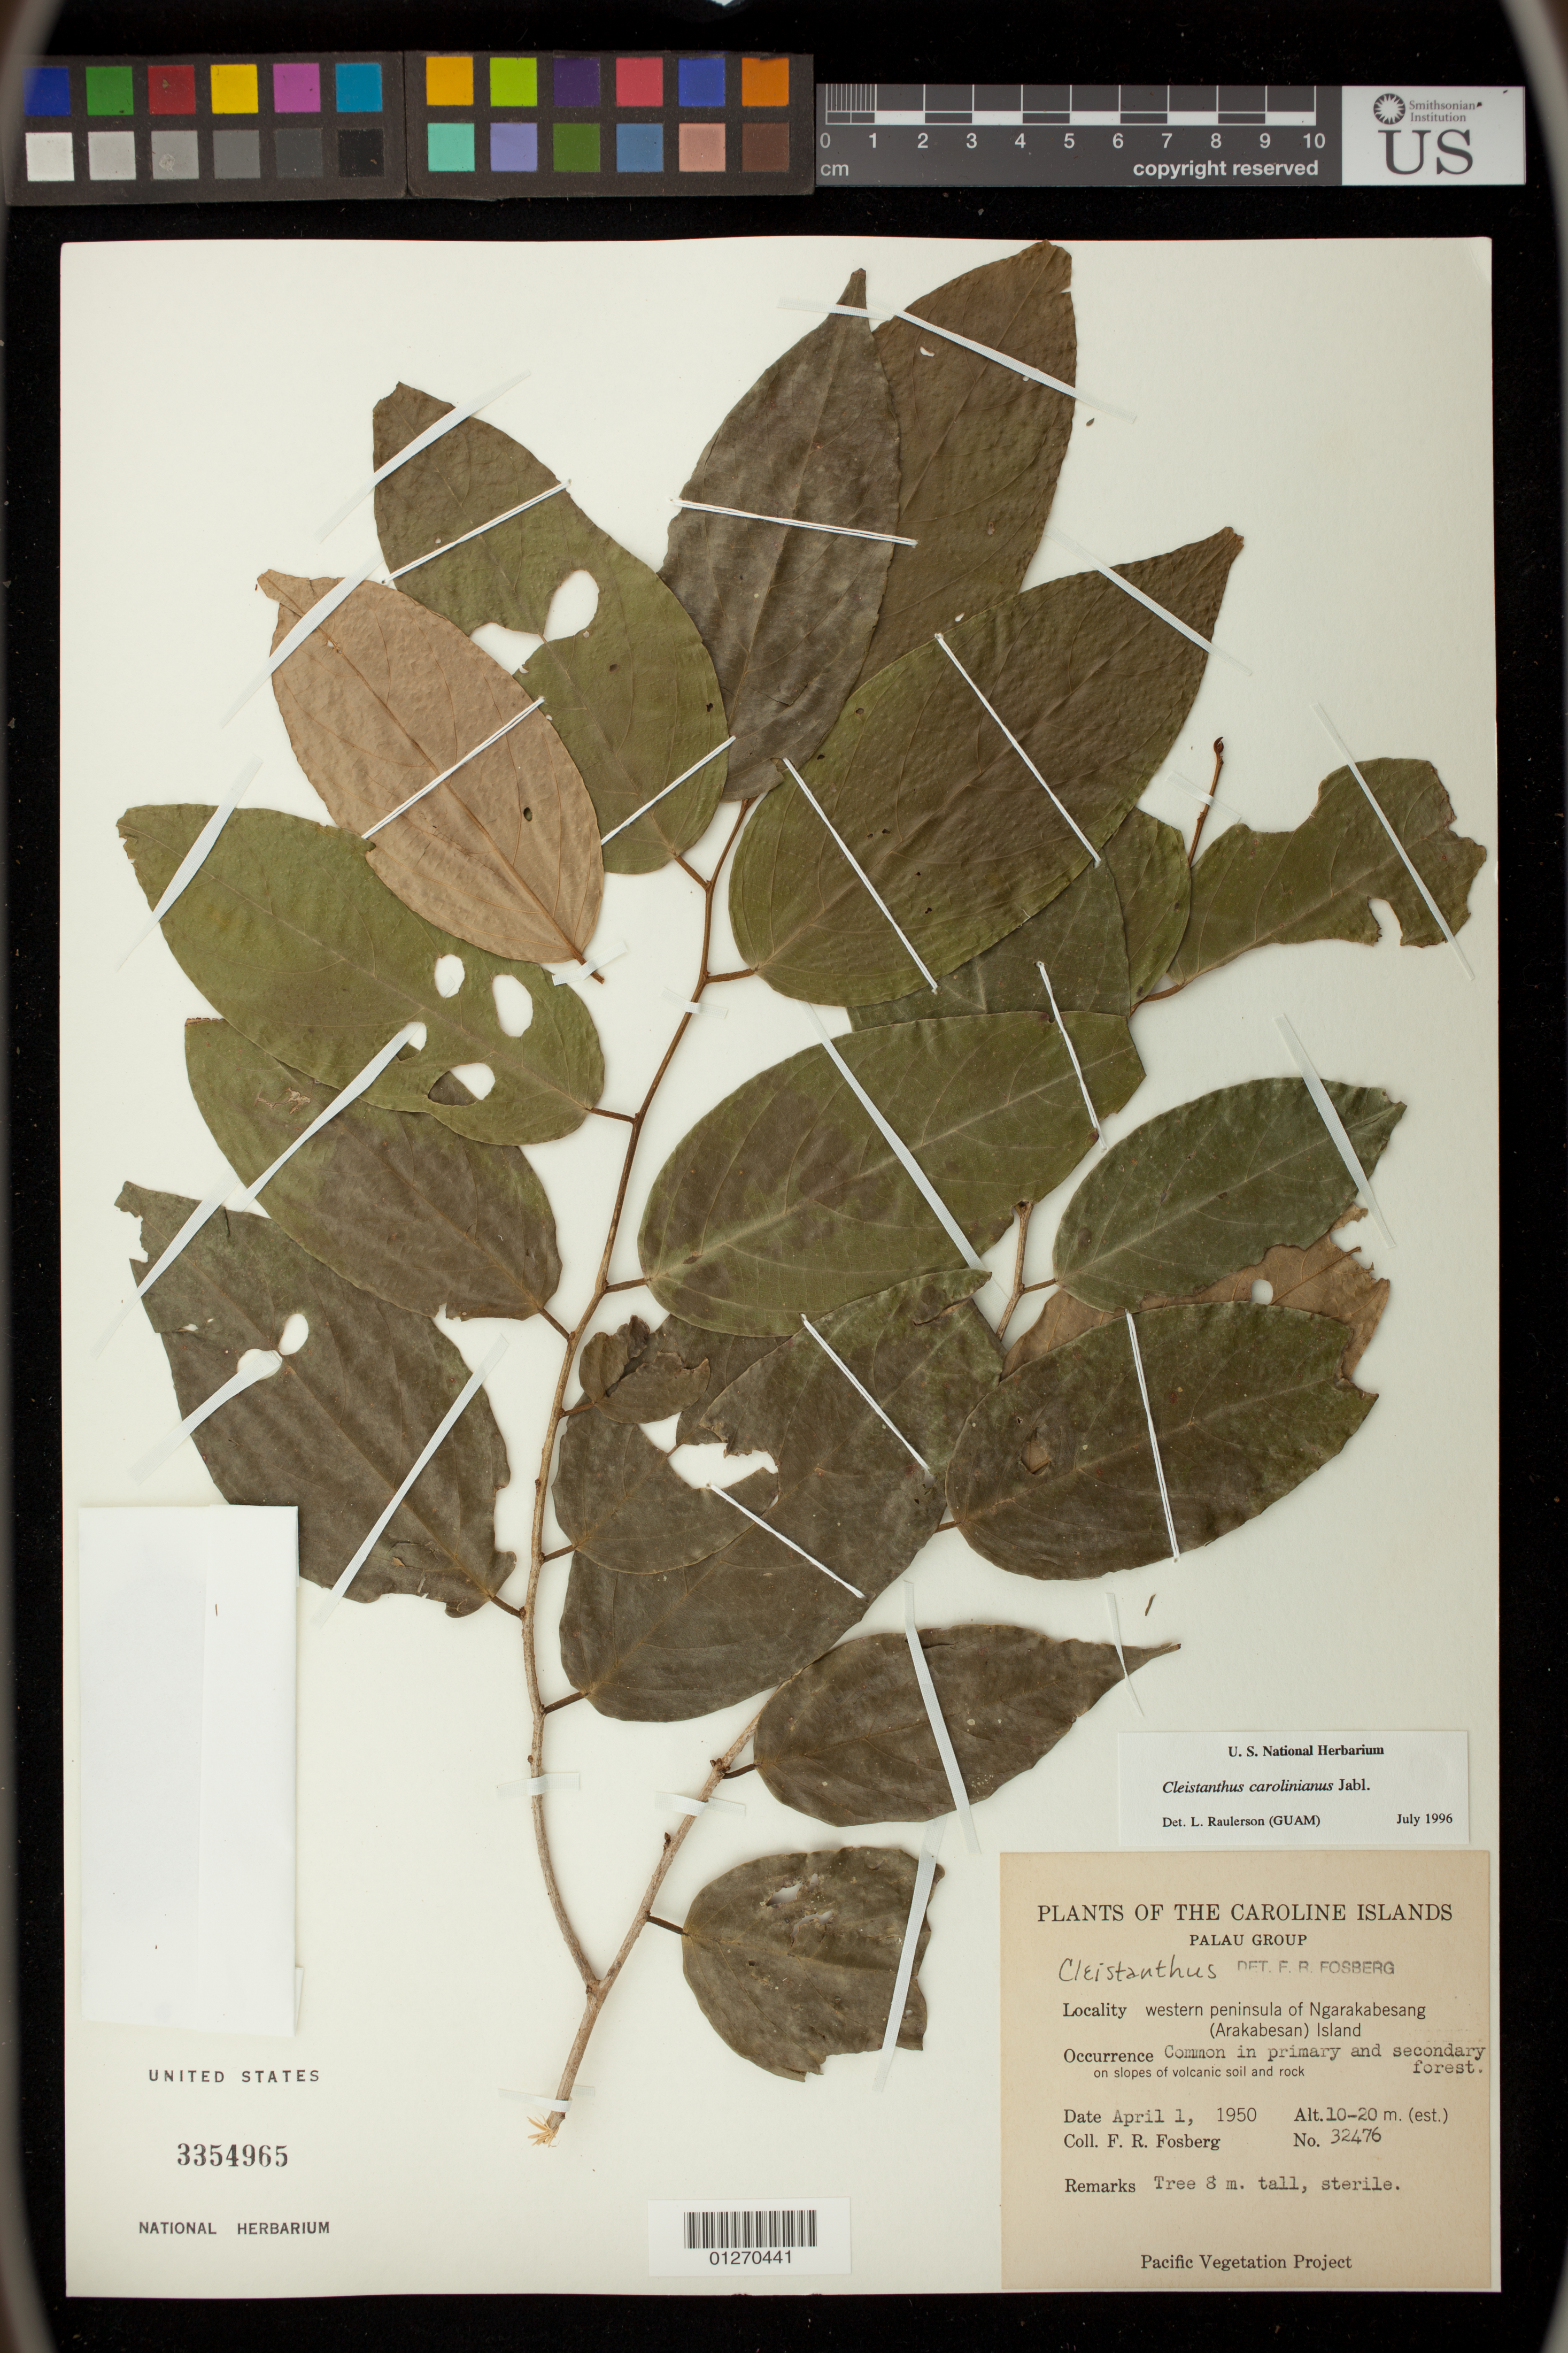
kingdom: Plantae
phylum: Tracheophyta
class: Magnoliopsida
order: Malpighiales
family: Phyllanthaceae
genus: Cleistanthus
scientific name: Cleistanthus carolinianus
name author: Jabl.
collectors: F. R. Fosberg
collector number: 32476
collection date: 1950-04-01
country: Palau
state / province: Koror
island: Ngerekebesang [Arakabesan]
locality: Western peninsula of Ngarakabesang (Arakabesan) Island on slopes of volcanic soil and rock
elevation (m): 10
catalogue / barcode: US 3354965